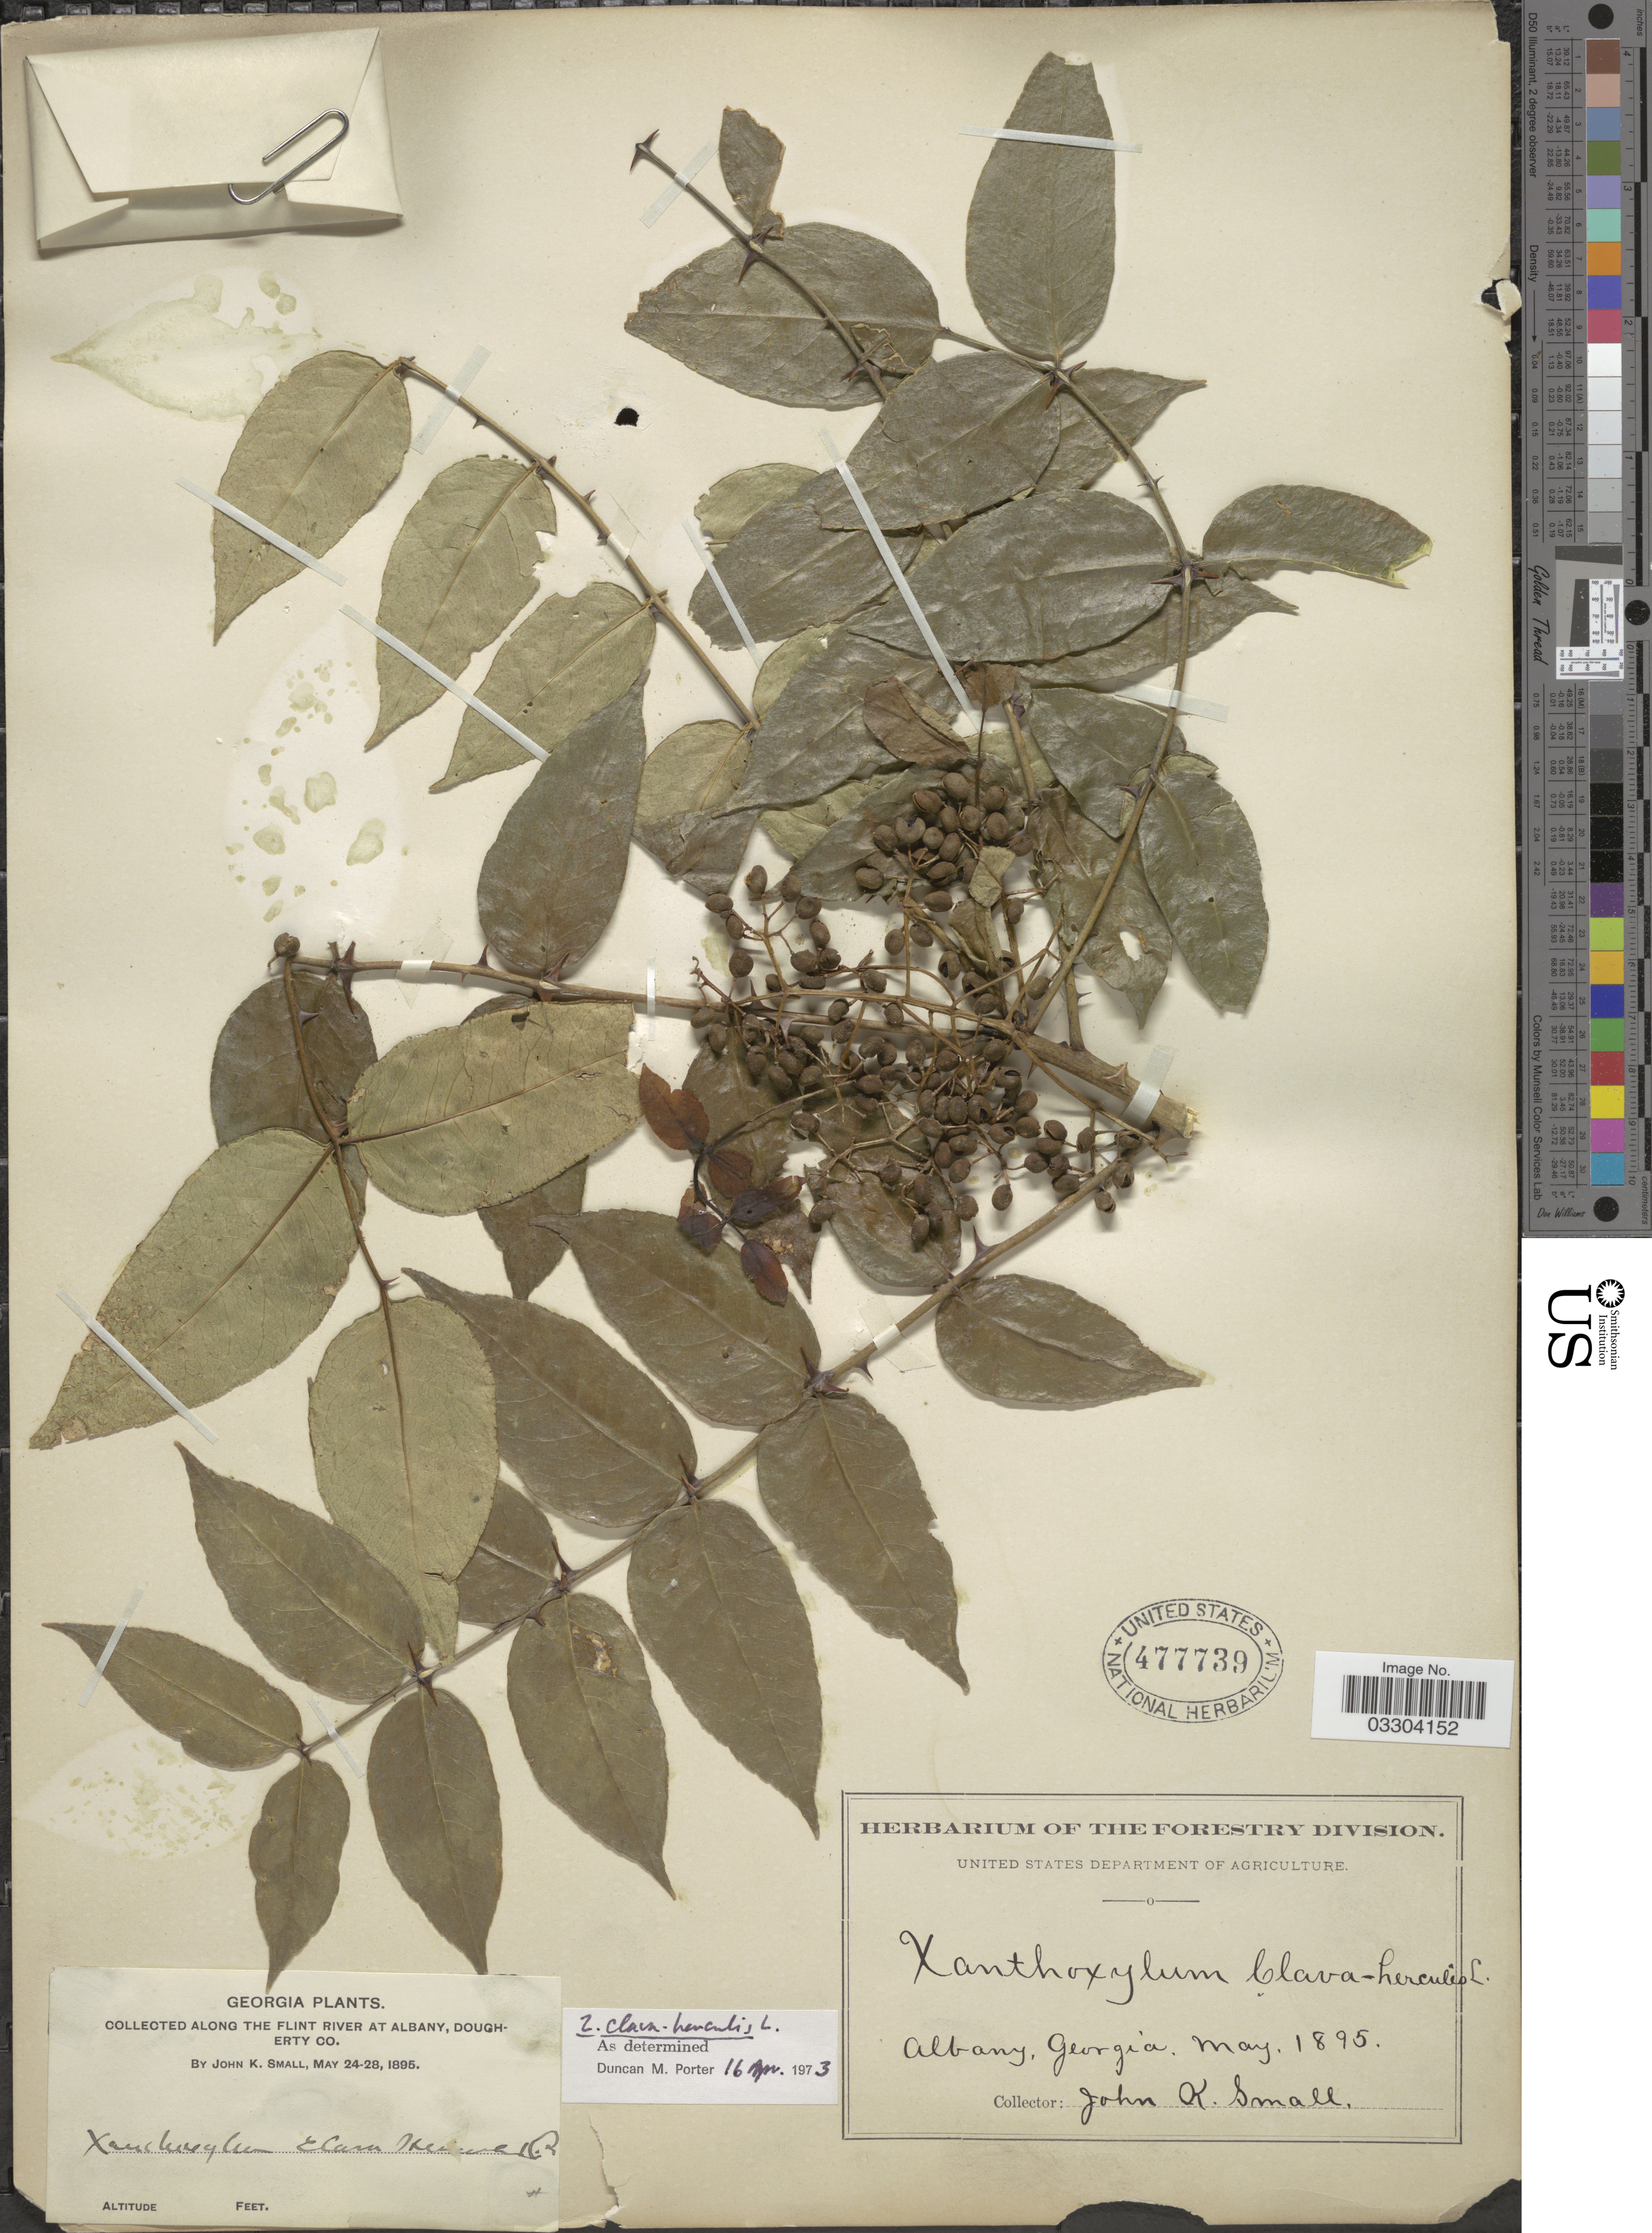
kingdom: Plantae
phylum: Tracheophyta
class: Magnoliopsida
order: Sapindales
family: Rutaceae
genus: Zanthoxylum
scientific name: Zanthoxylum clava-herculis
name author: L.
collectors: J. K. Small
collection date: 1895-05-24/1895-05-28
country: United States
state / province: Georgia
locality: Along the Flint River at Albany, Dougherty Co., Albany.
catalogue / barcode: US 477739